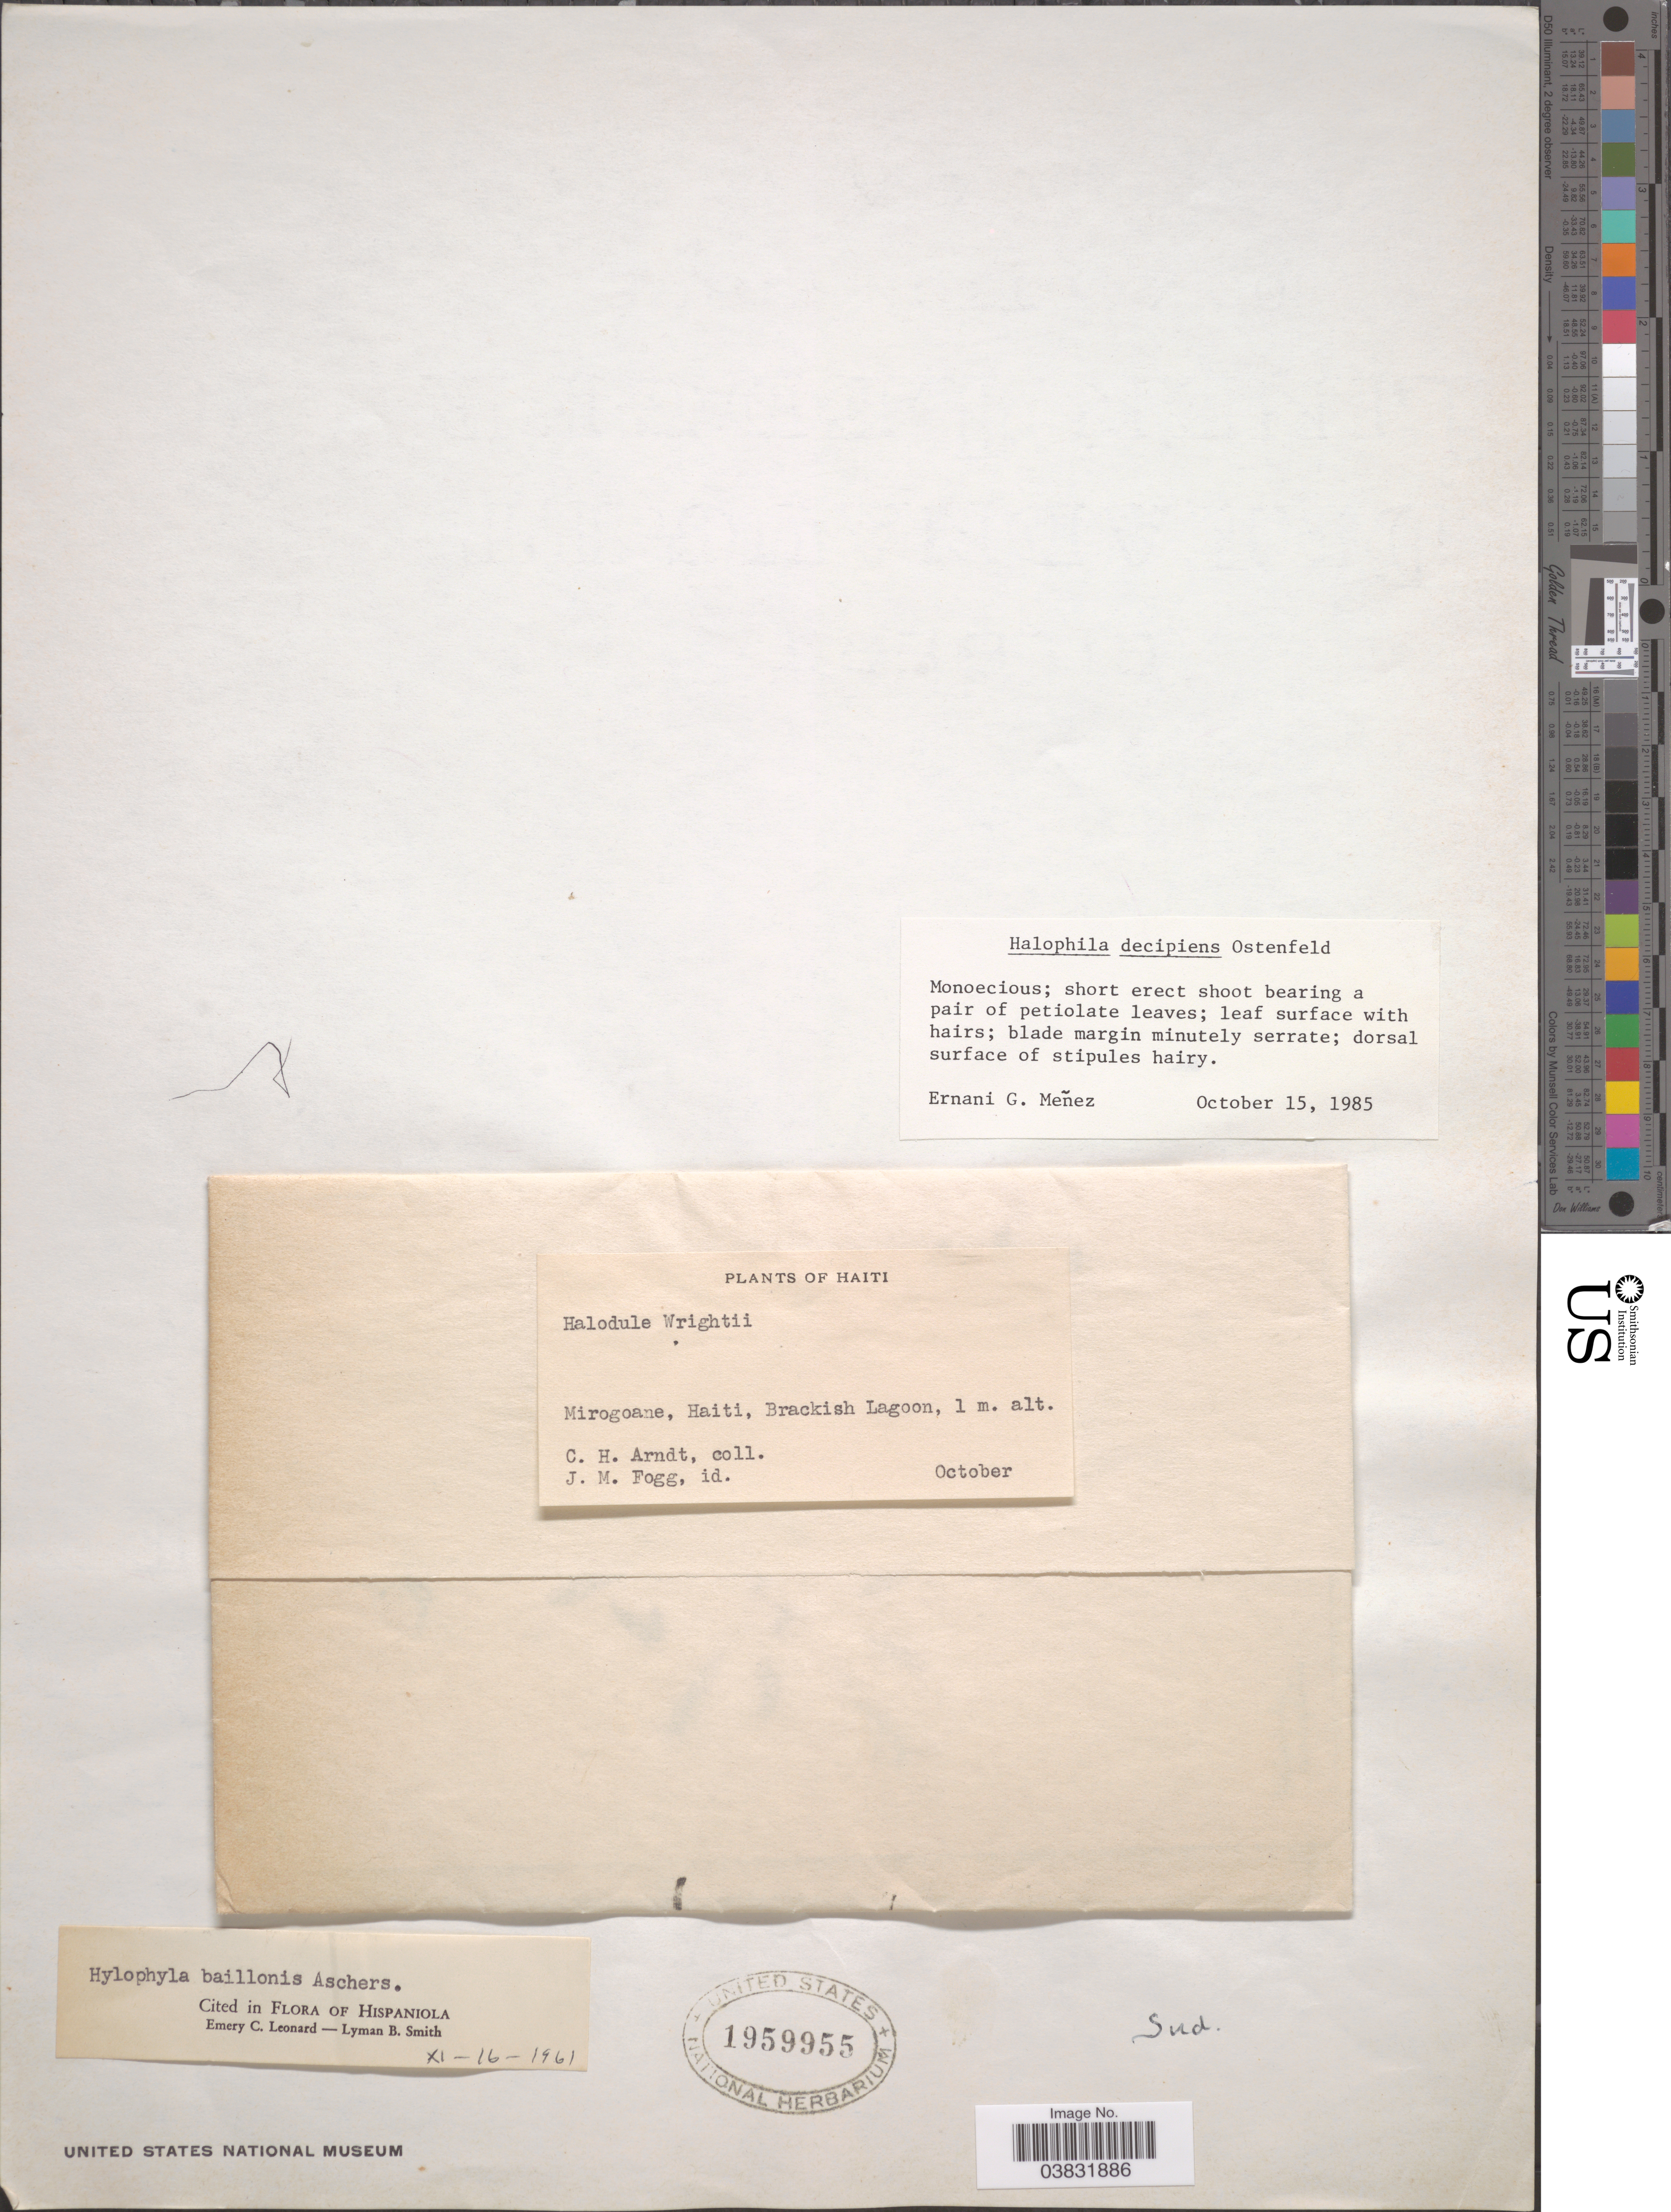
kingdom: Plantae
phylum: Tracheophyta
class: Liliopsida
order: Alismatales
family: Hydrocharitaceae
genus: Halophila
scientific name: Halophila decipiens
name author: Ostenf.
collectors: C. Arndt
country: Haiti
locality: Mirogoane, Haiti, Brackish Lagoon.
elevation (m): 1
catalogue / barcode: US 1959955